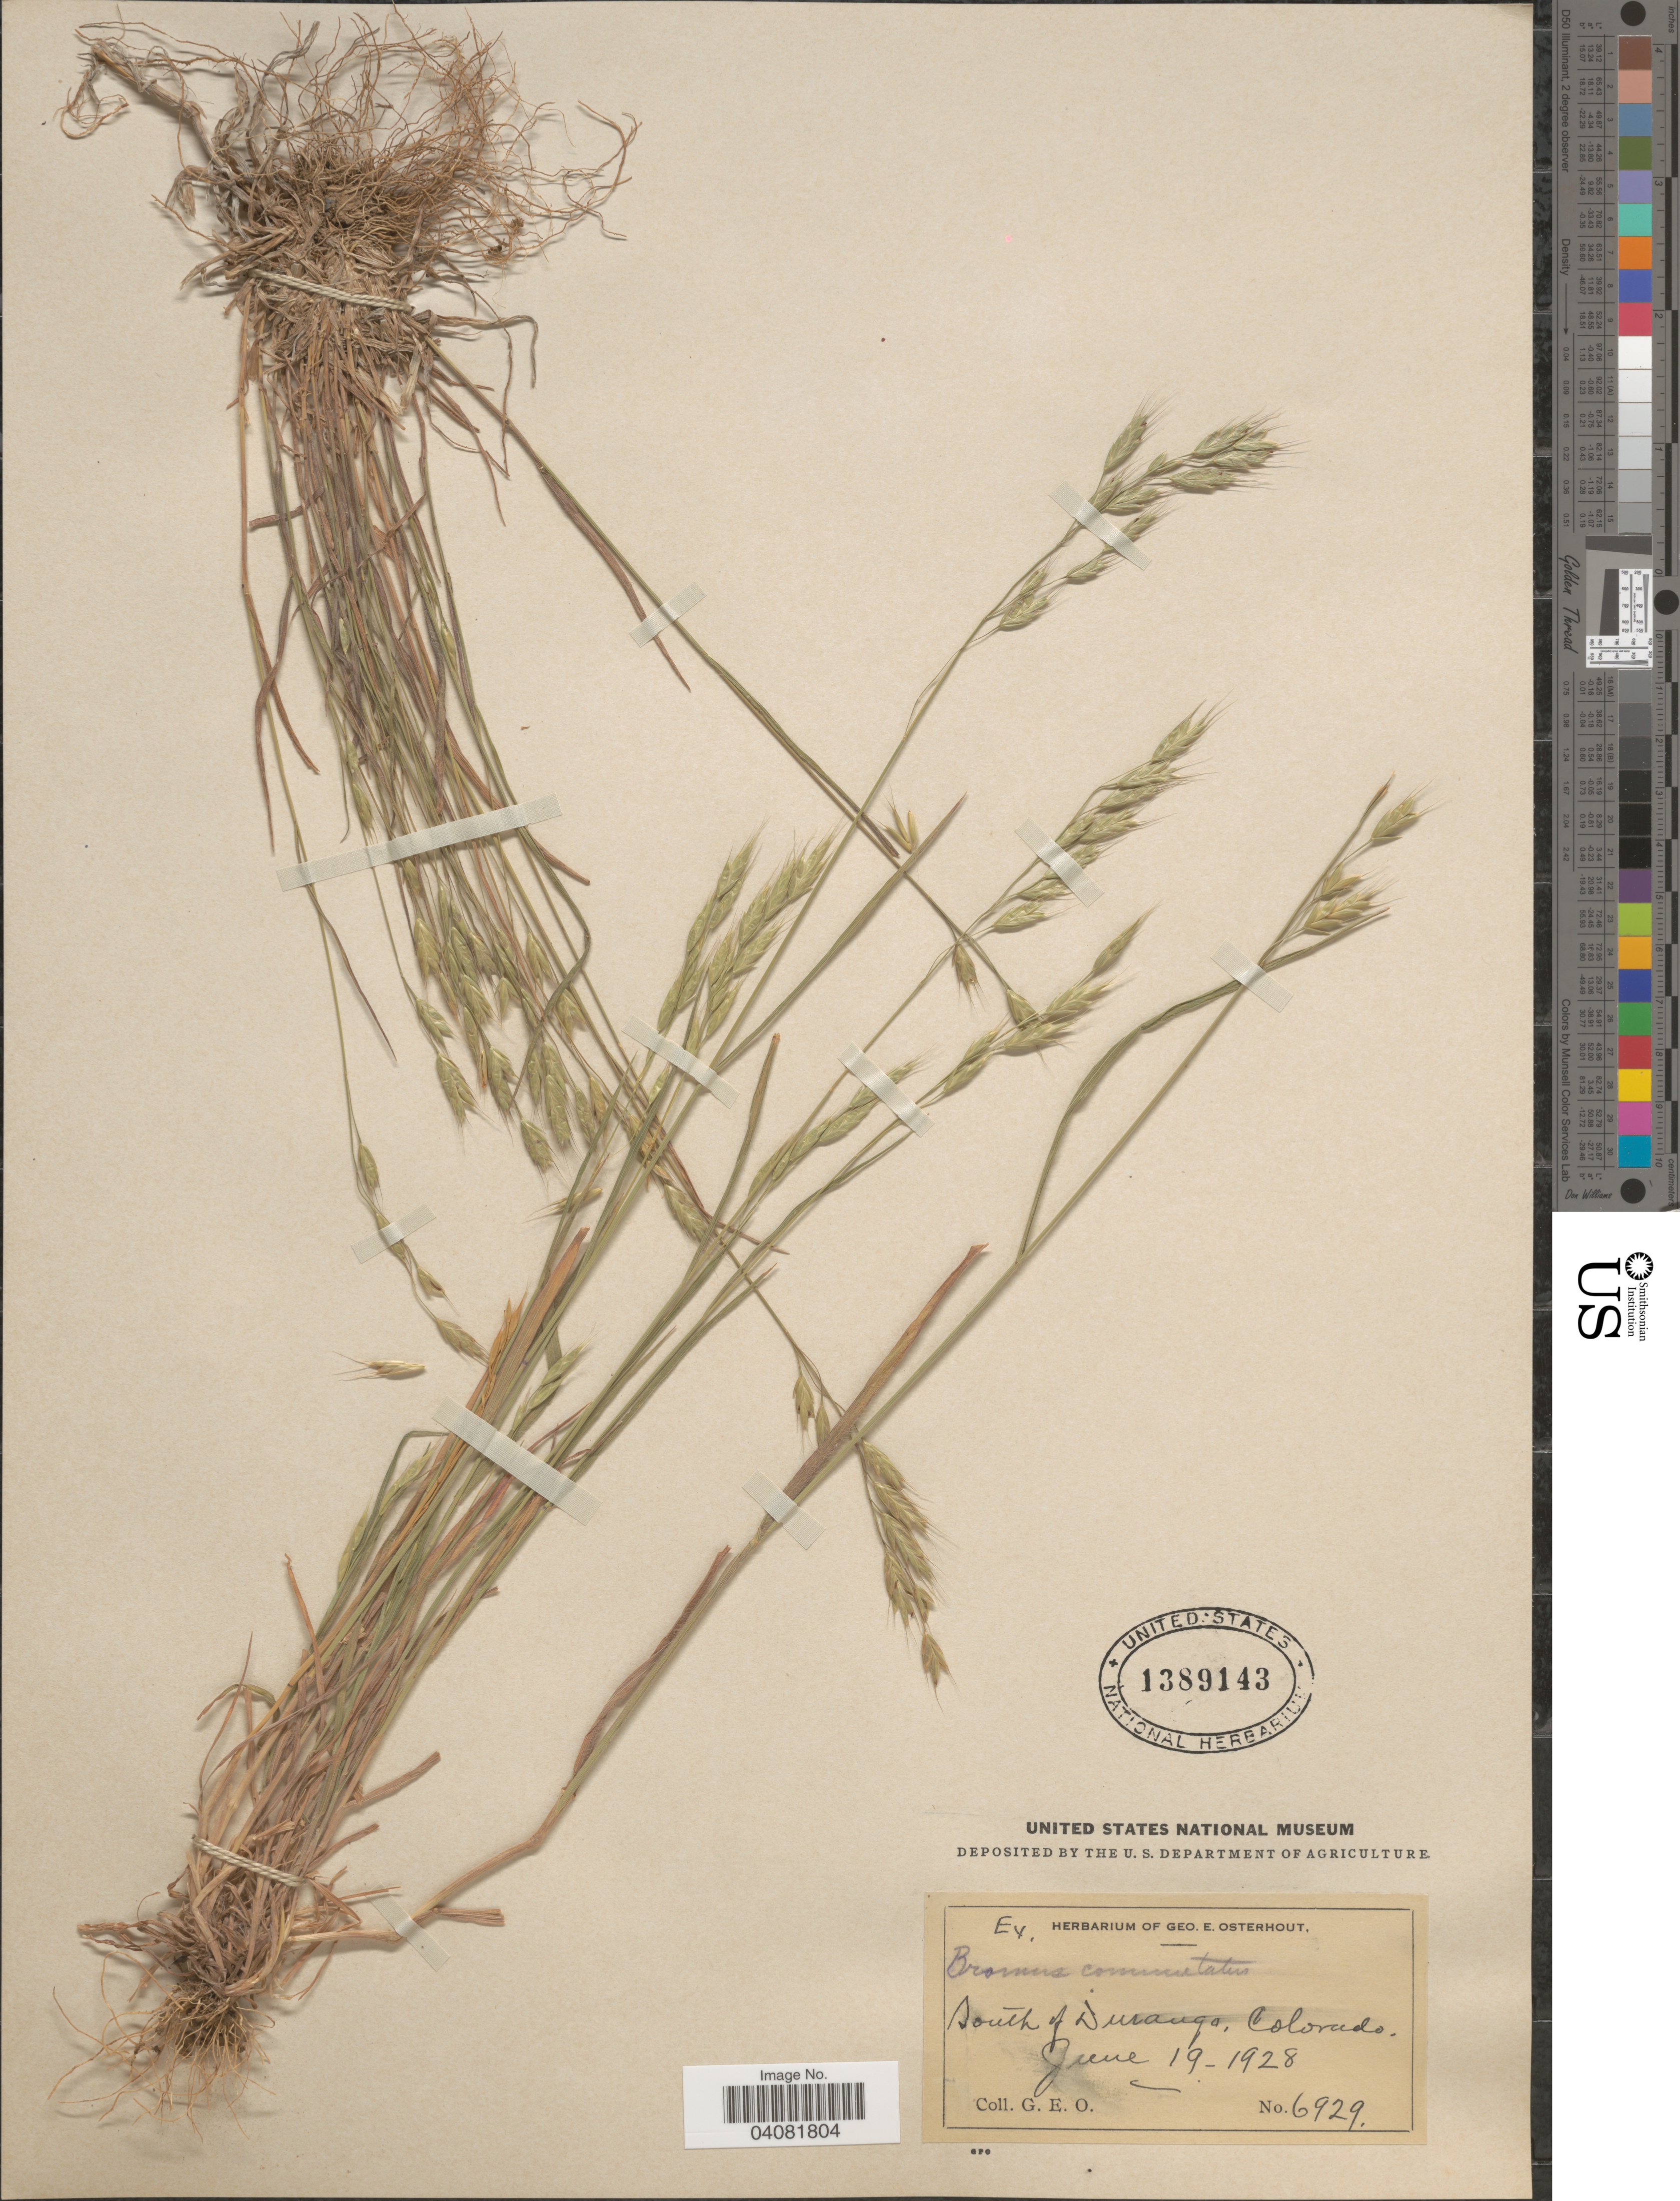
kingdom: Plantae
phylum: Tracheophyta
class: Liliopsida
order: Poales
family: Poaceae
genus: Bromus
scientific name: Bromus commutatus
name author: Schrad.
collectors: G. Osterhout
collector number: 6929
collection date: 1928-06-19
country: United States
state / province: Colorado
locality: South of Durango.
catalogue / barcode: US 1389143